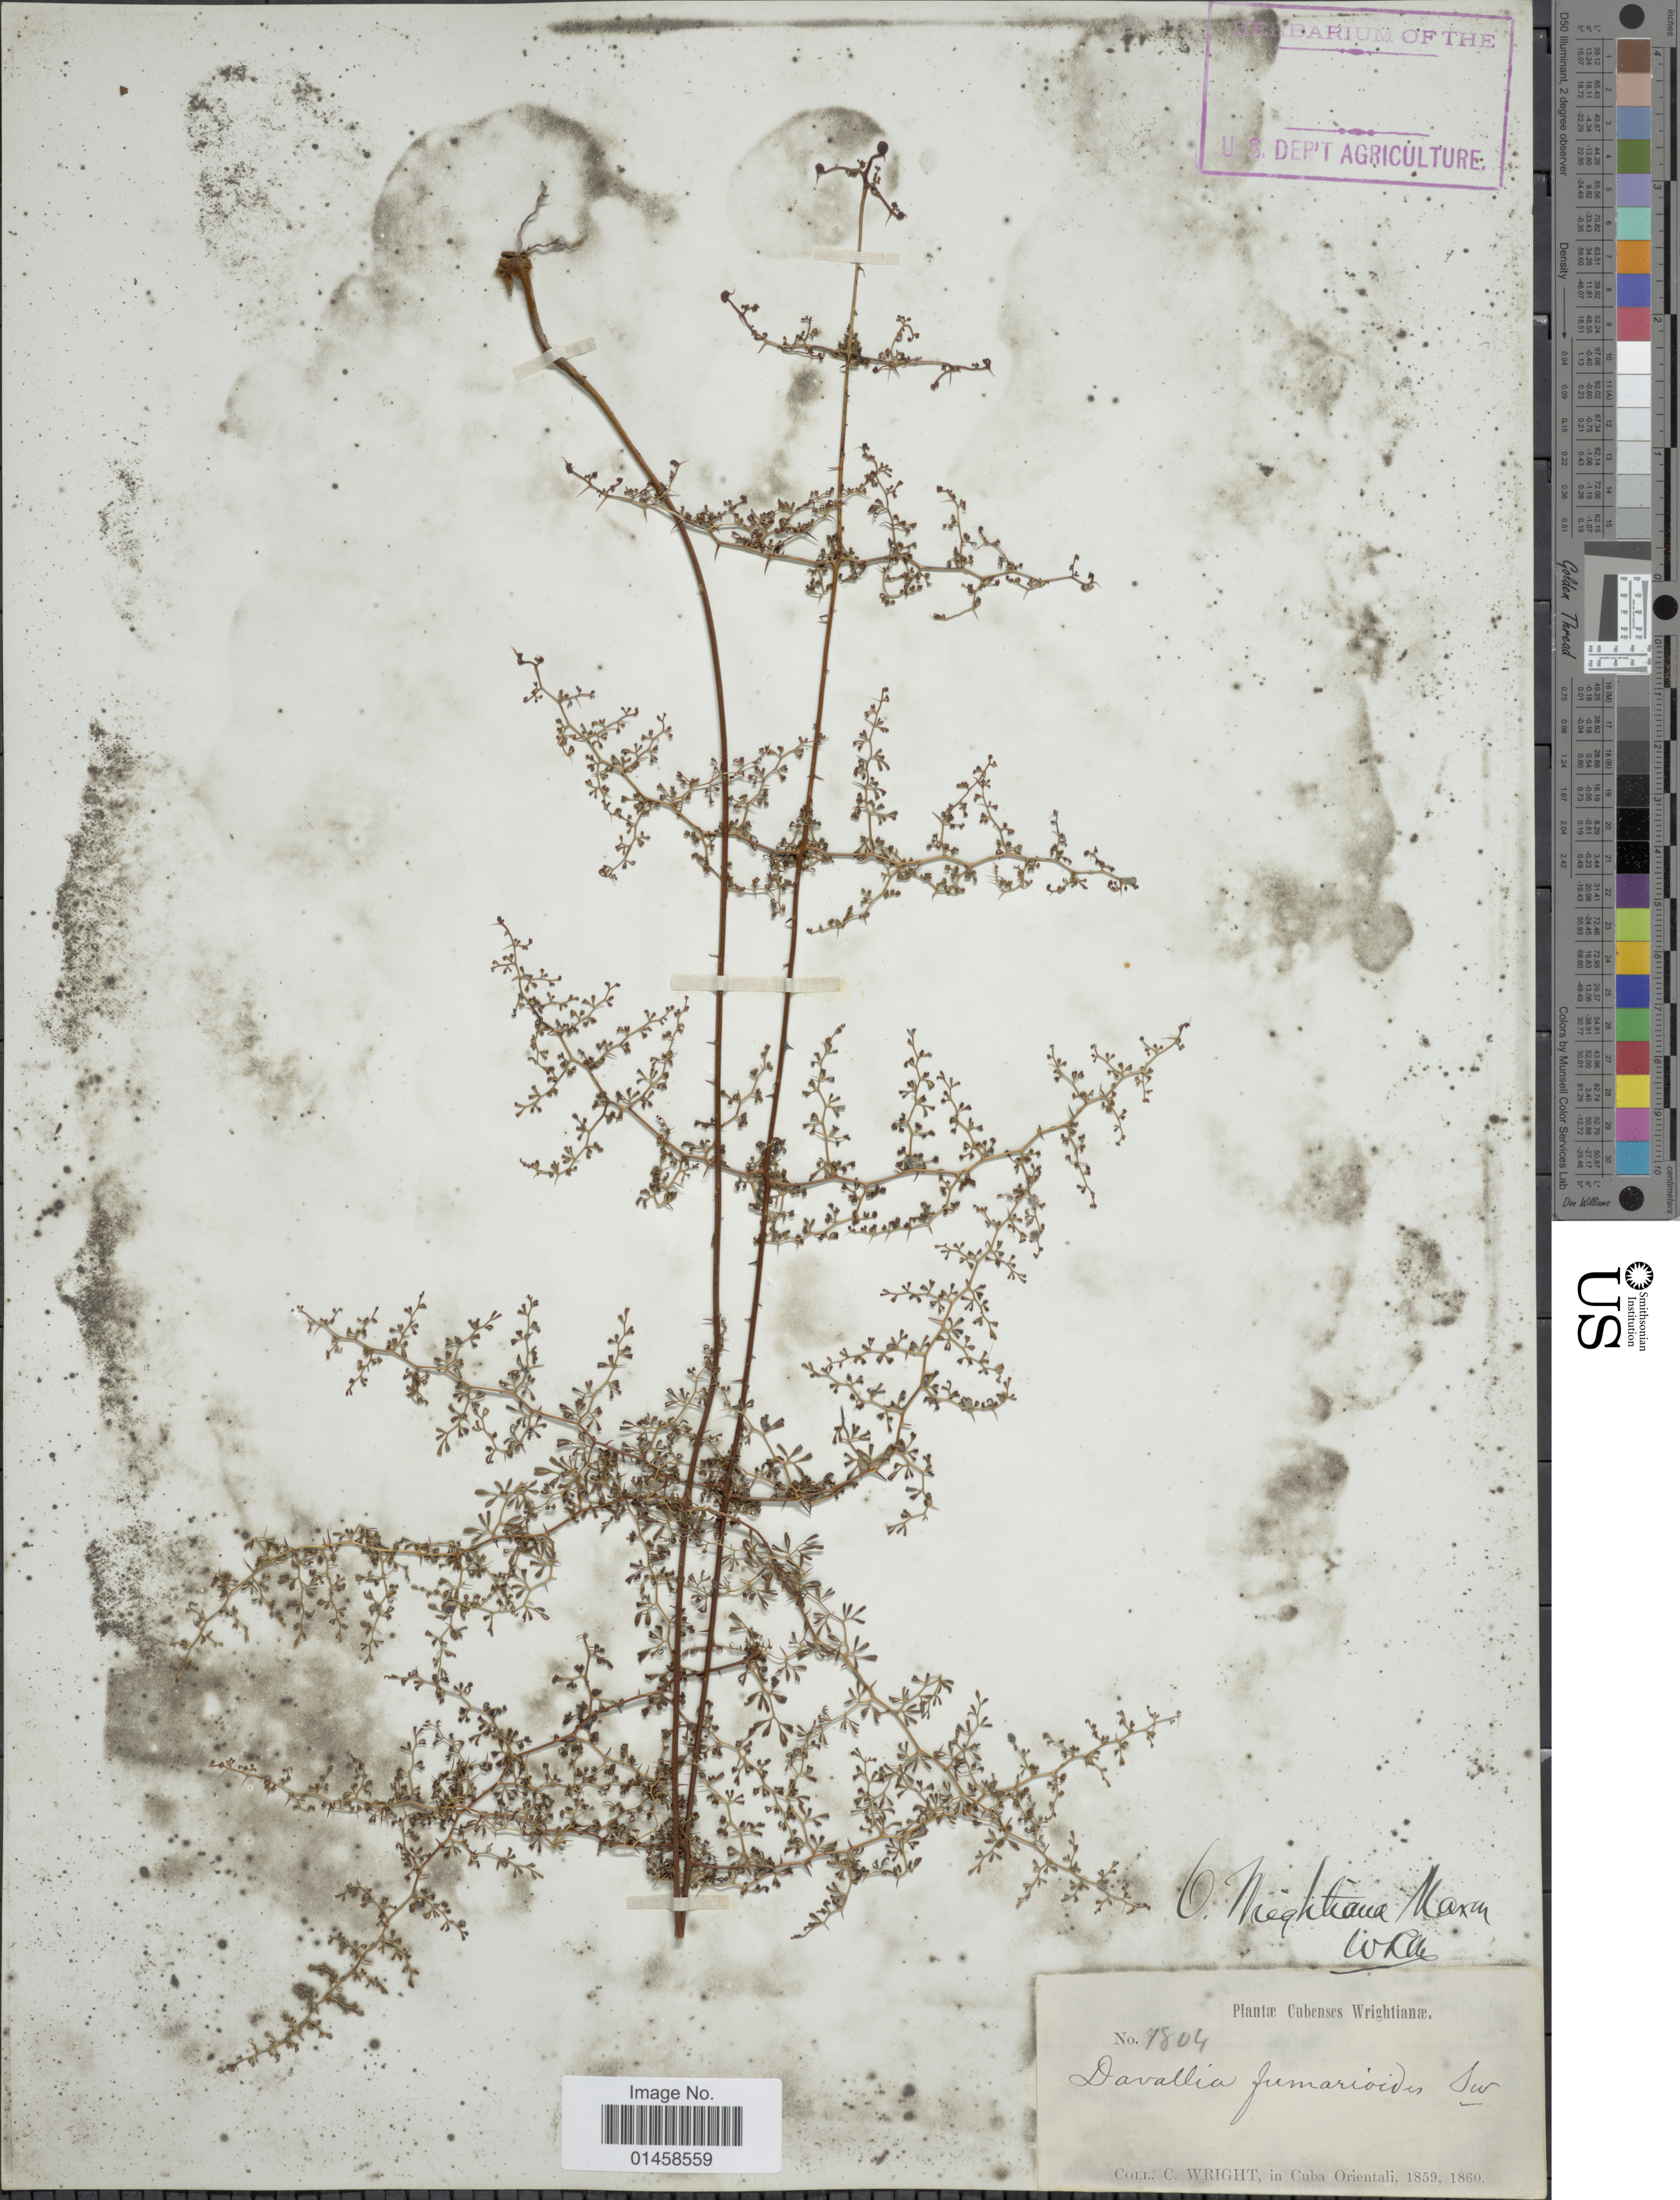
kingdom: Plantae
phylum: Tracheophyta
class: Polypodiopsida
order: Polypodiales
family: Lindsaeaceae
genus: Odontosoria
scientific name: Odontosoria wrightiana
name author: Maxon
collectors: C. Wright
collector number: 1804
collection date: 1859/1860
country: Cuba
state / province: Oriente